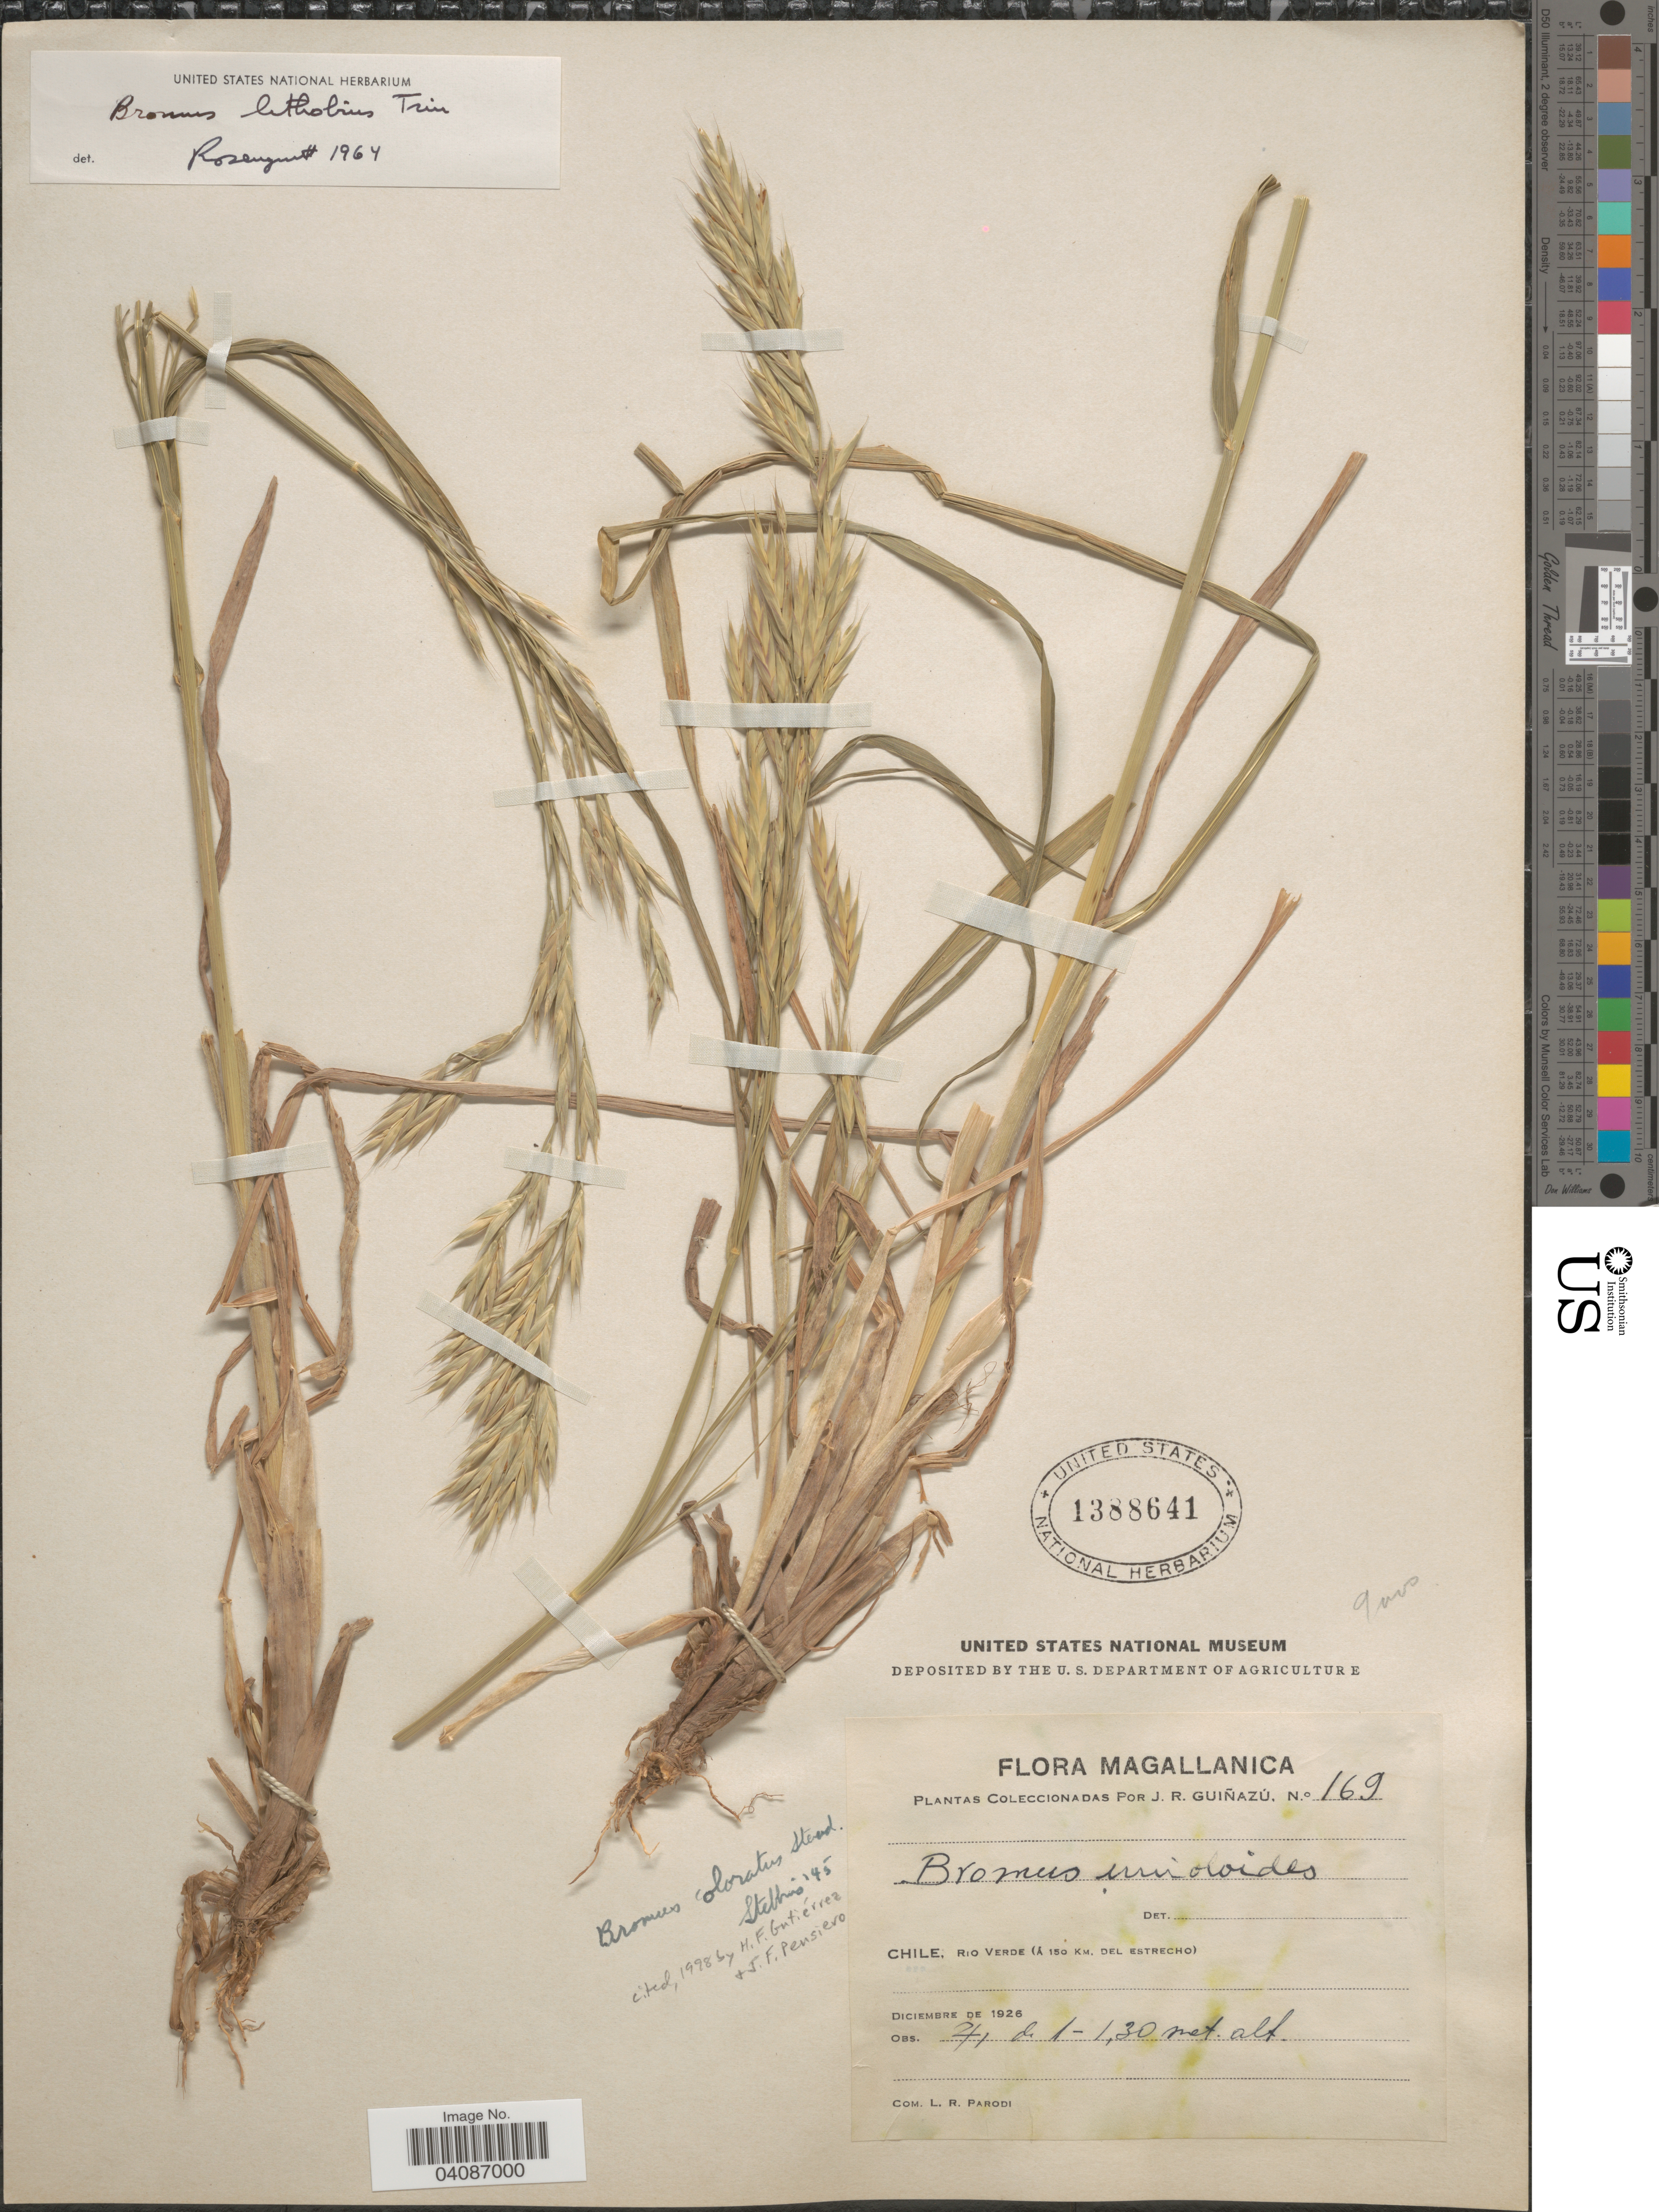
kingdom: Plantae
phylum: Tracheophyta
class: Liliopsida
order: Poales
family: Poaceae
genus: Bromus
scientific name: Bromus coloratus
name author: Steud.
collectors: L. R. Parodi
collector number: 169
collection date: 1926-12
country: Chile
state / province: Magallanes y de la Antártica Chilena (XII)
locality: Magallanica. Rio Verde (A 150 Km. Del Estrecho).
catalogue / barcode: US 1388641